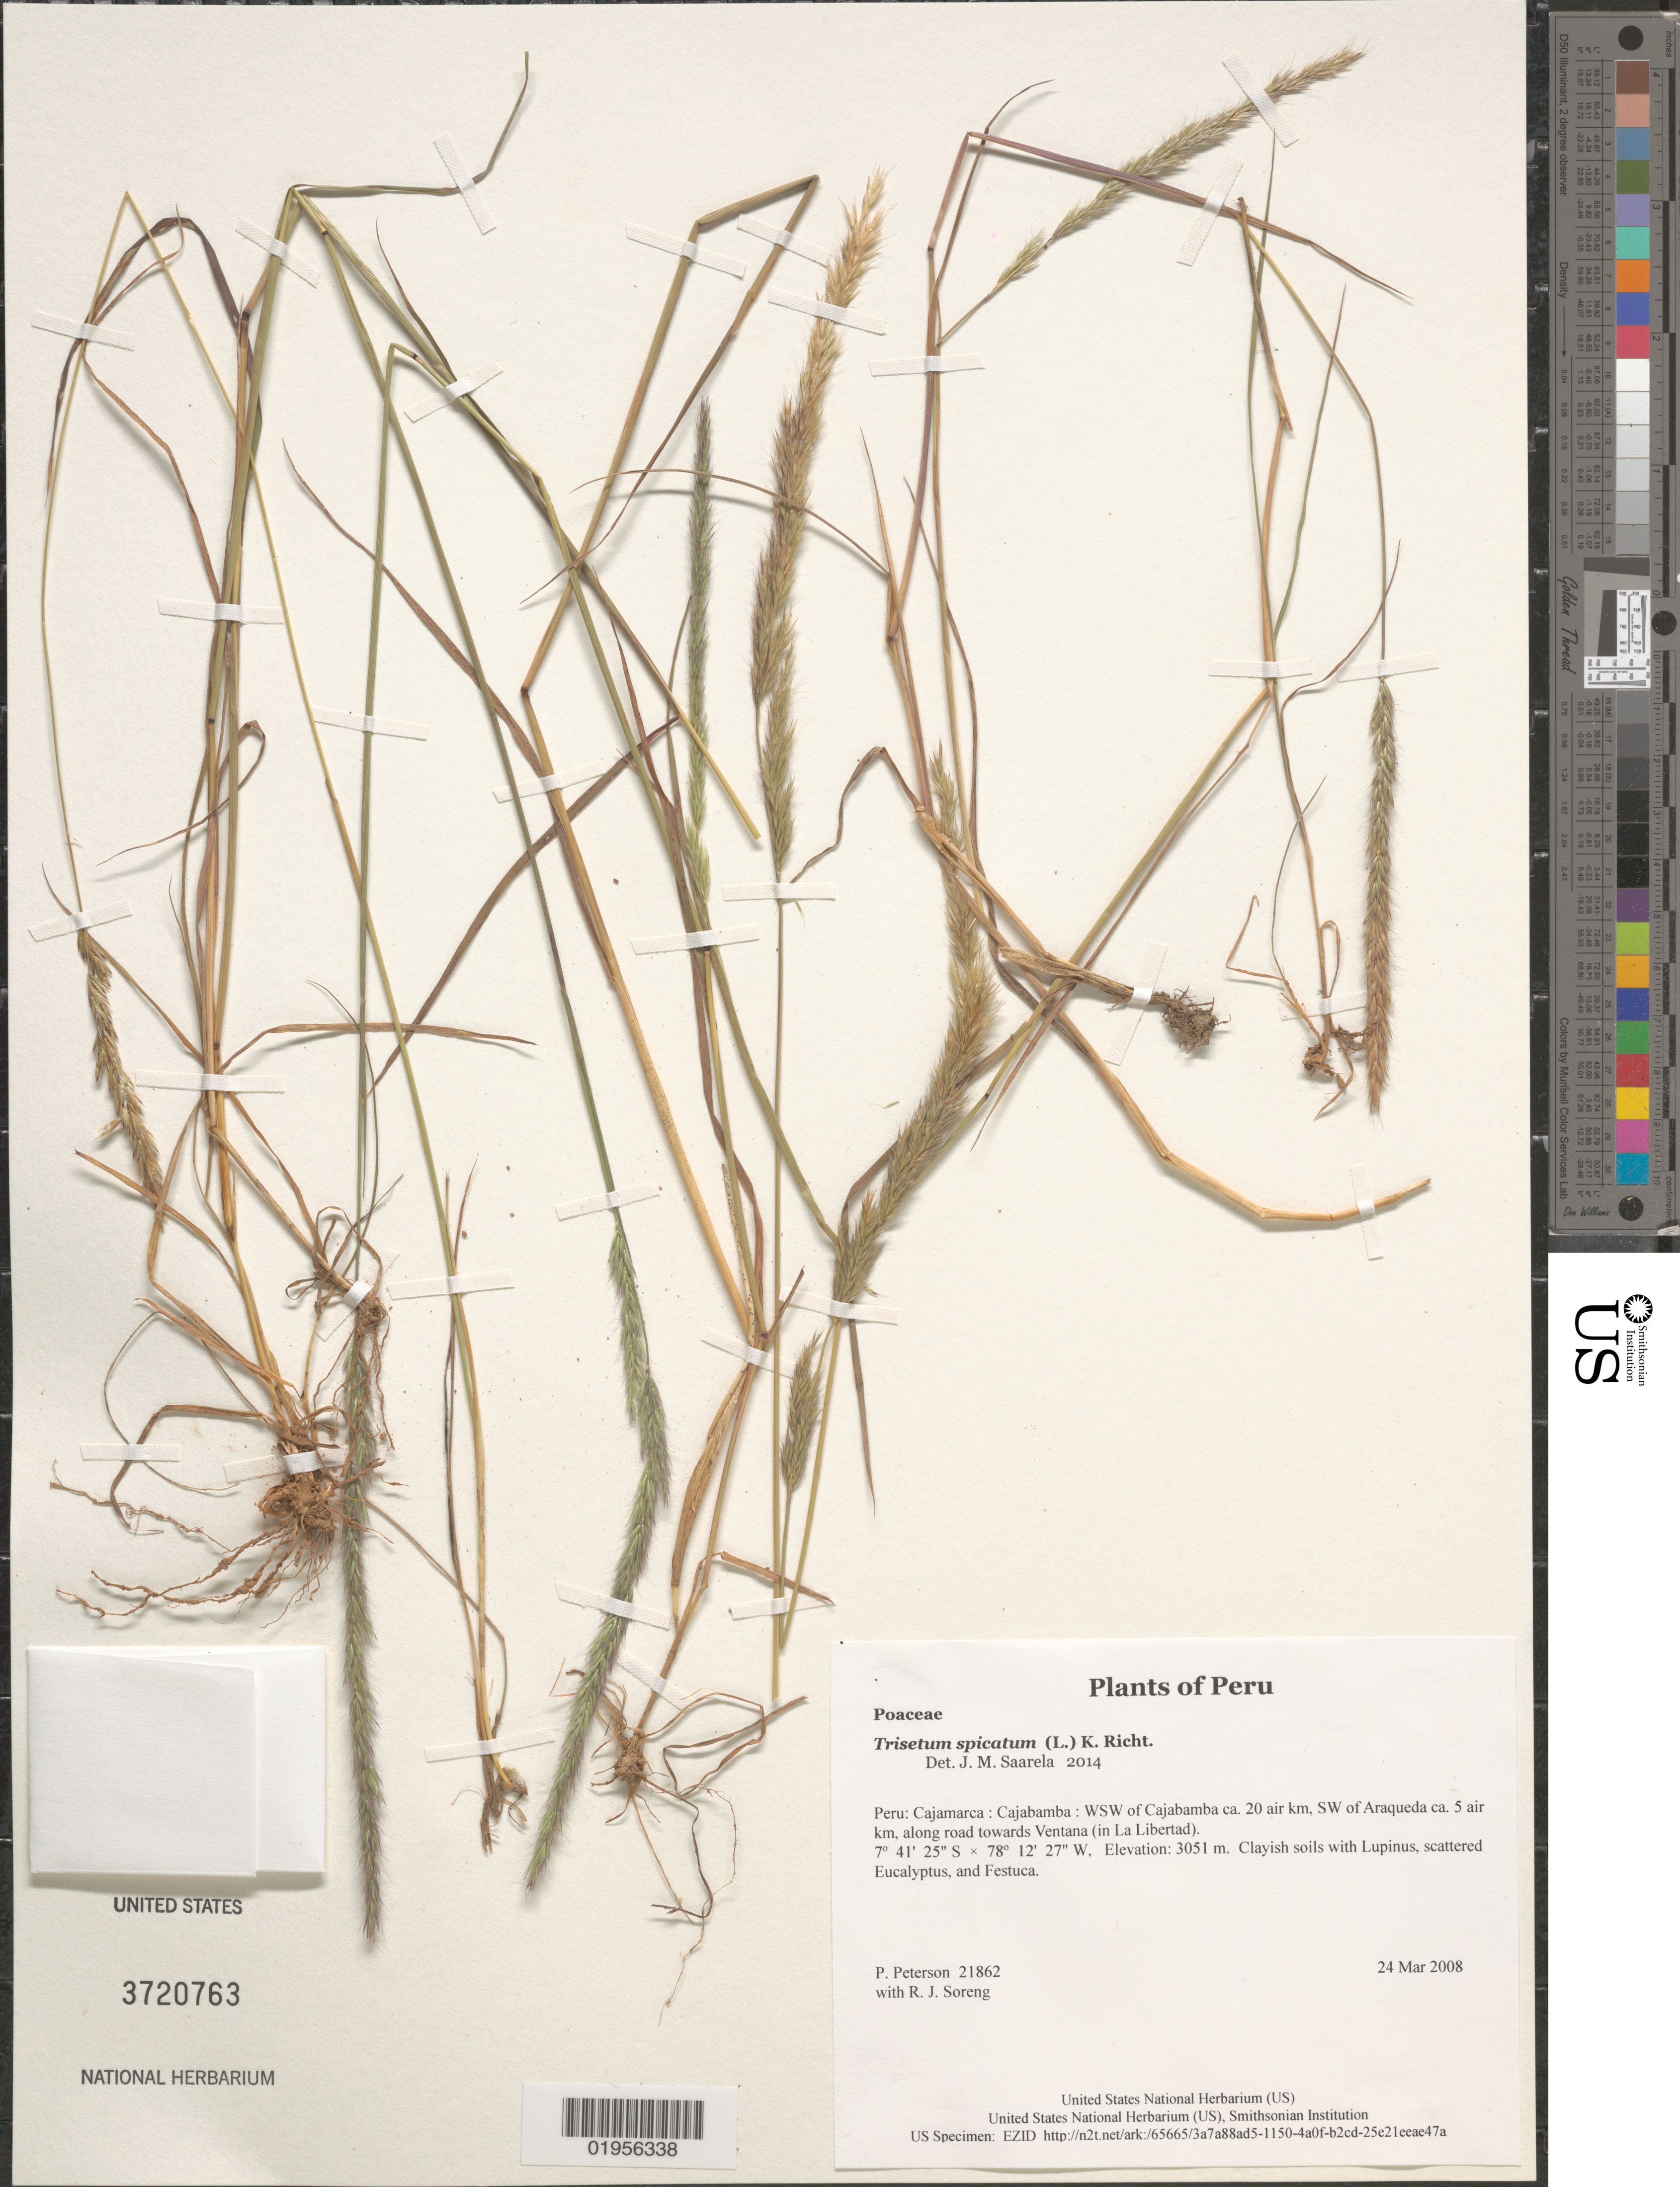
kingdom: Plantae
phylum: Tracheophyta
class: Liliopsida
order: Poales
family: Poaceae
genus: Trisetum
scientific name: Trisetum spicatum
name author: (L.) K. Richt.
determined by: Saarela, J. M., (CAN), Canadian Museum of Nature (CANADA)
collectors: P. M. Peterson & R. J. Soreng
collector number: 21862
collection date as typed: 24 Mar 2008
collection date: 2008-03-24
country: Peru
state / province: Cajamarca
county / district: Cajabamba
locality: WSW of Cajabamba ca. 20 air km, SW of Araqueda ca. 5 air km, along road towards Ventana (in La Libertad)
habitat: Clayish soils with Lupinus, scattered Eucalyptus, and Festuca.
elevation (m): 3051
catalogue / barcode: US 3720763